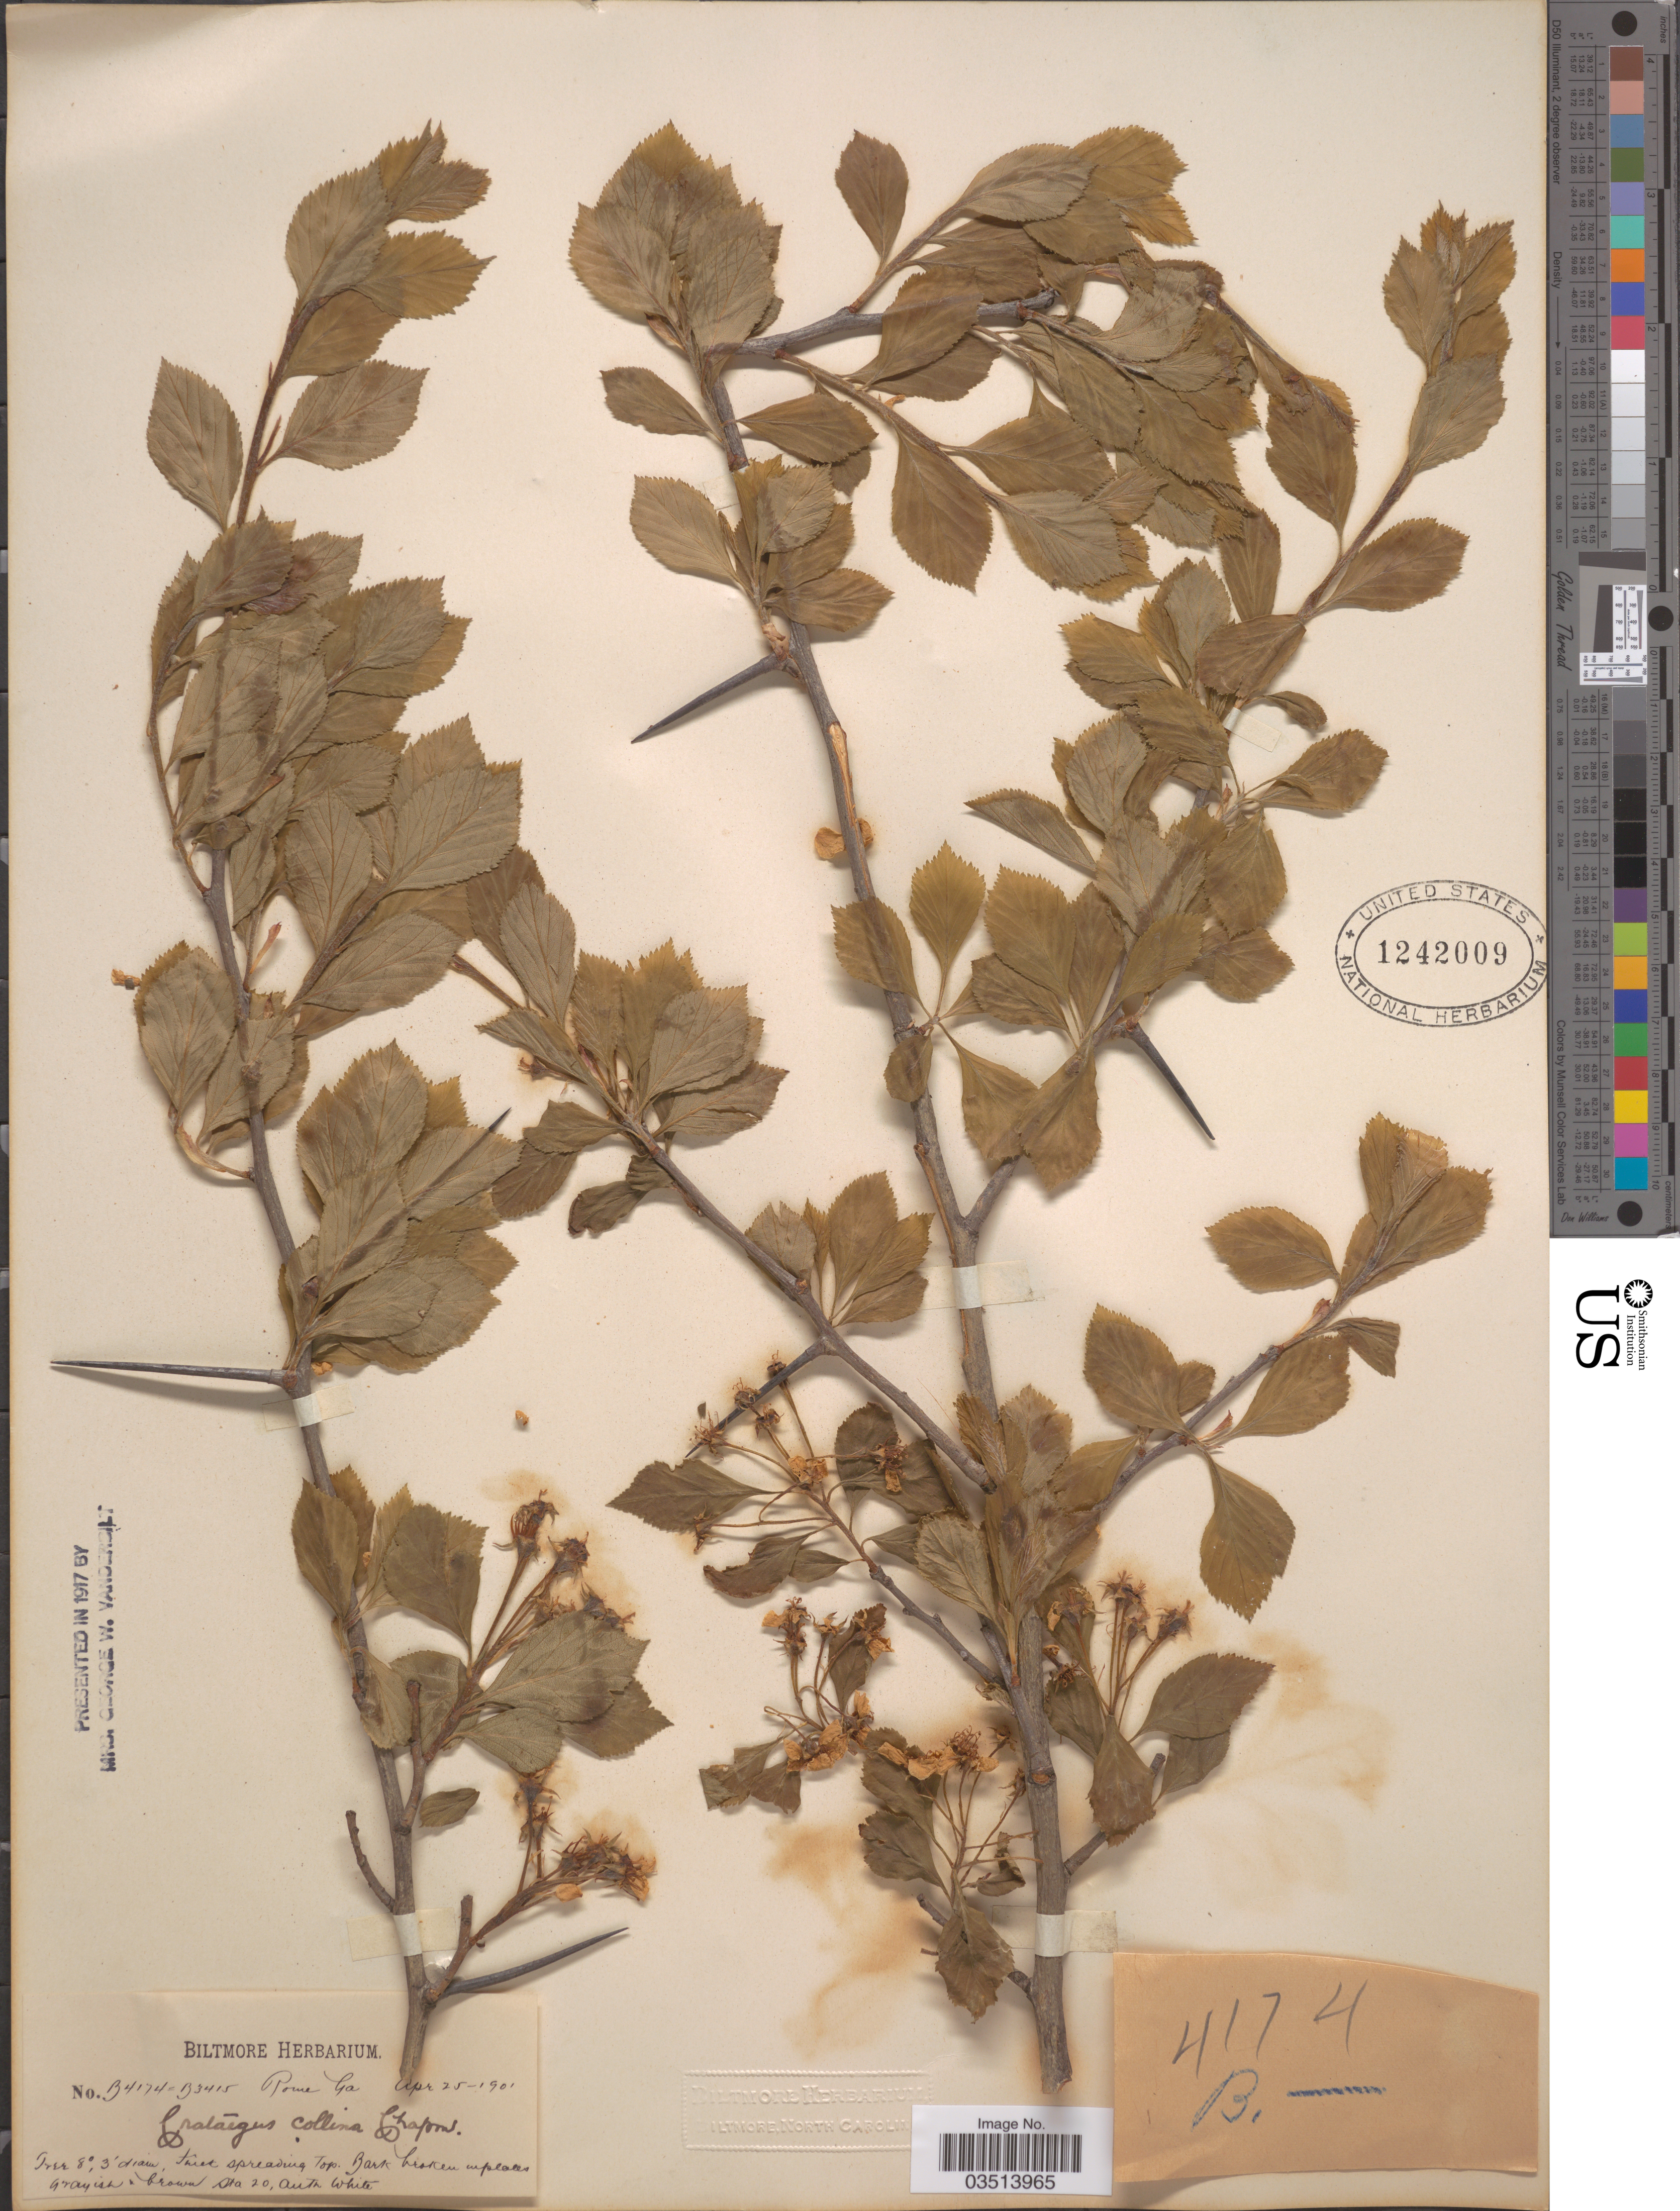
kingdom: Plantae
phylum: Tracheophyta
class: Magnoliopsida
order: Rosales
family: Rosaceae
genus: Crataegus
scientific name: Crataegus collina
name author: Chapm.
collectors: ex herb. Biltmore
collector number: B4174=B3415?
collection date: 1901-04-25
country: United States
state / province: Georgia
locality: Rome.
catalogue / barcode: US 1242009